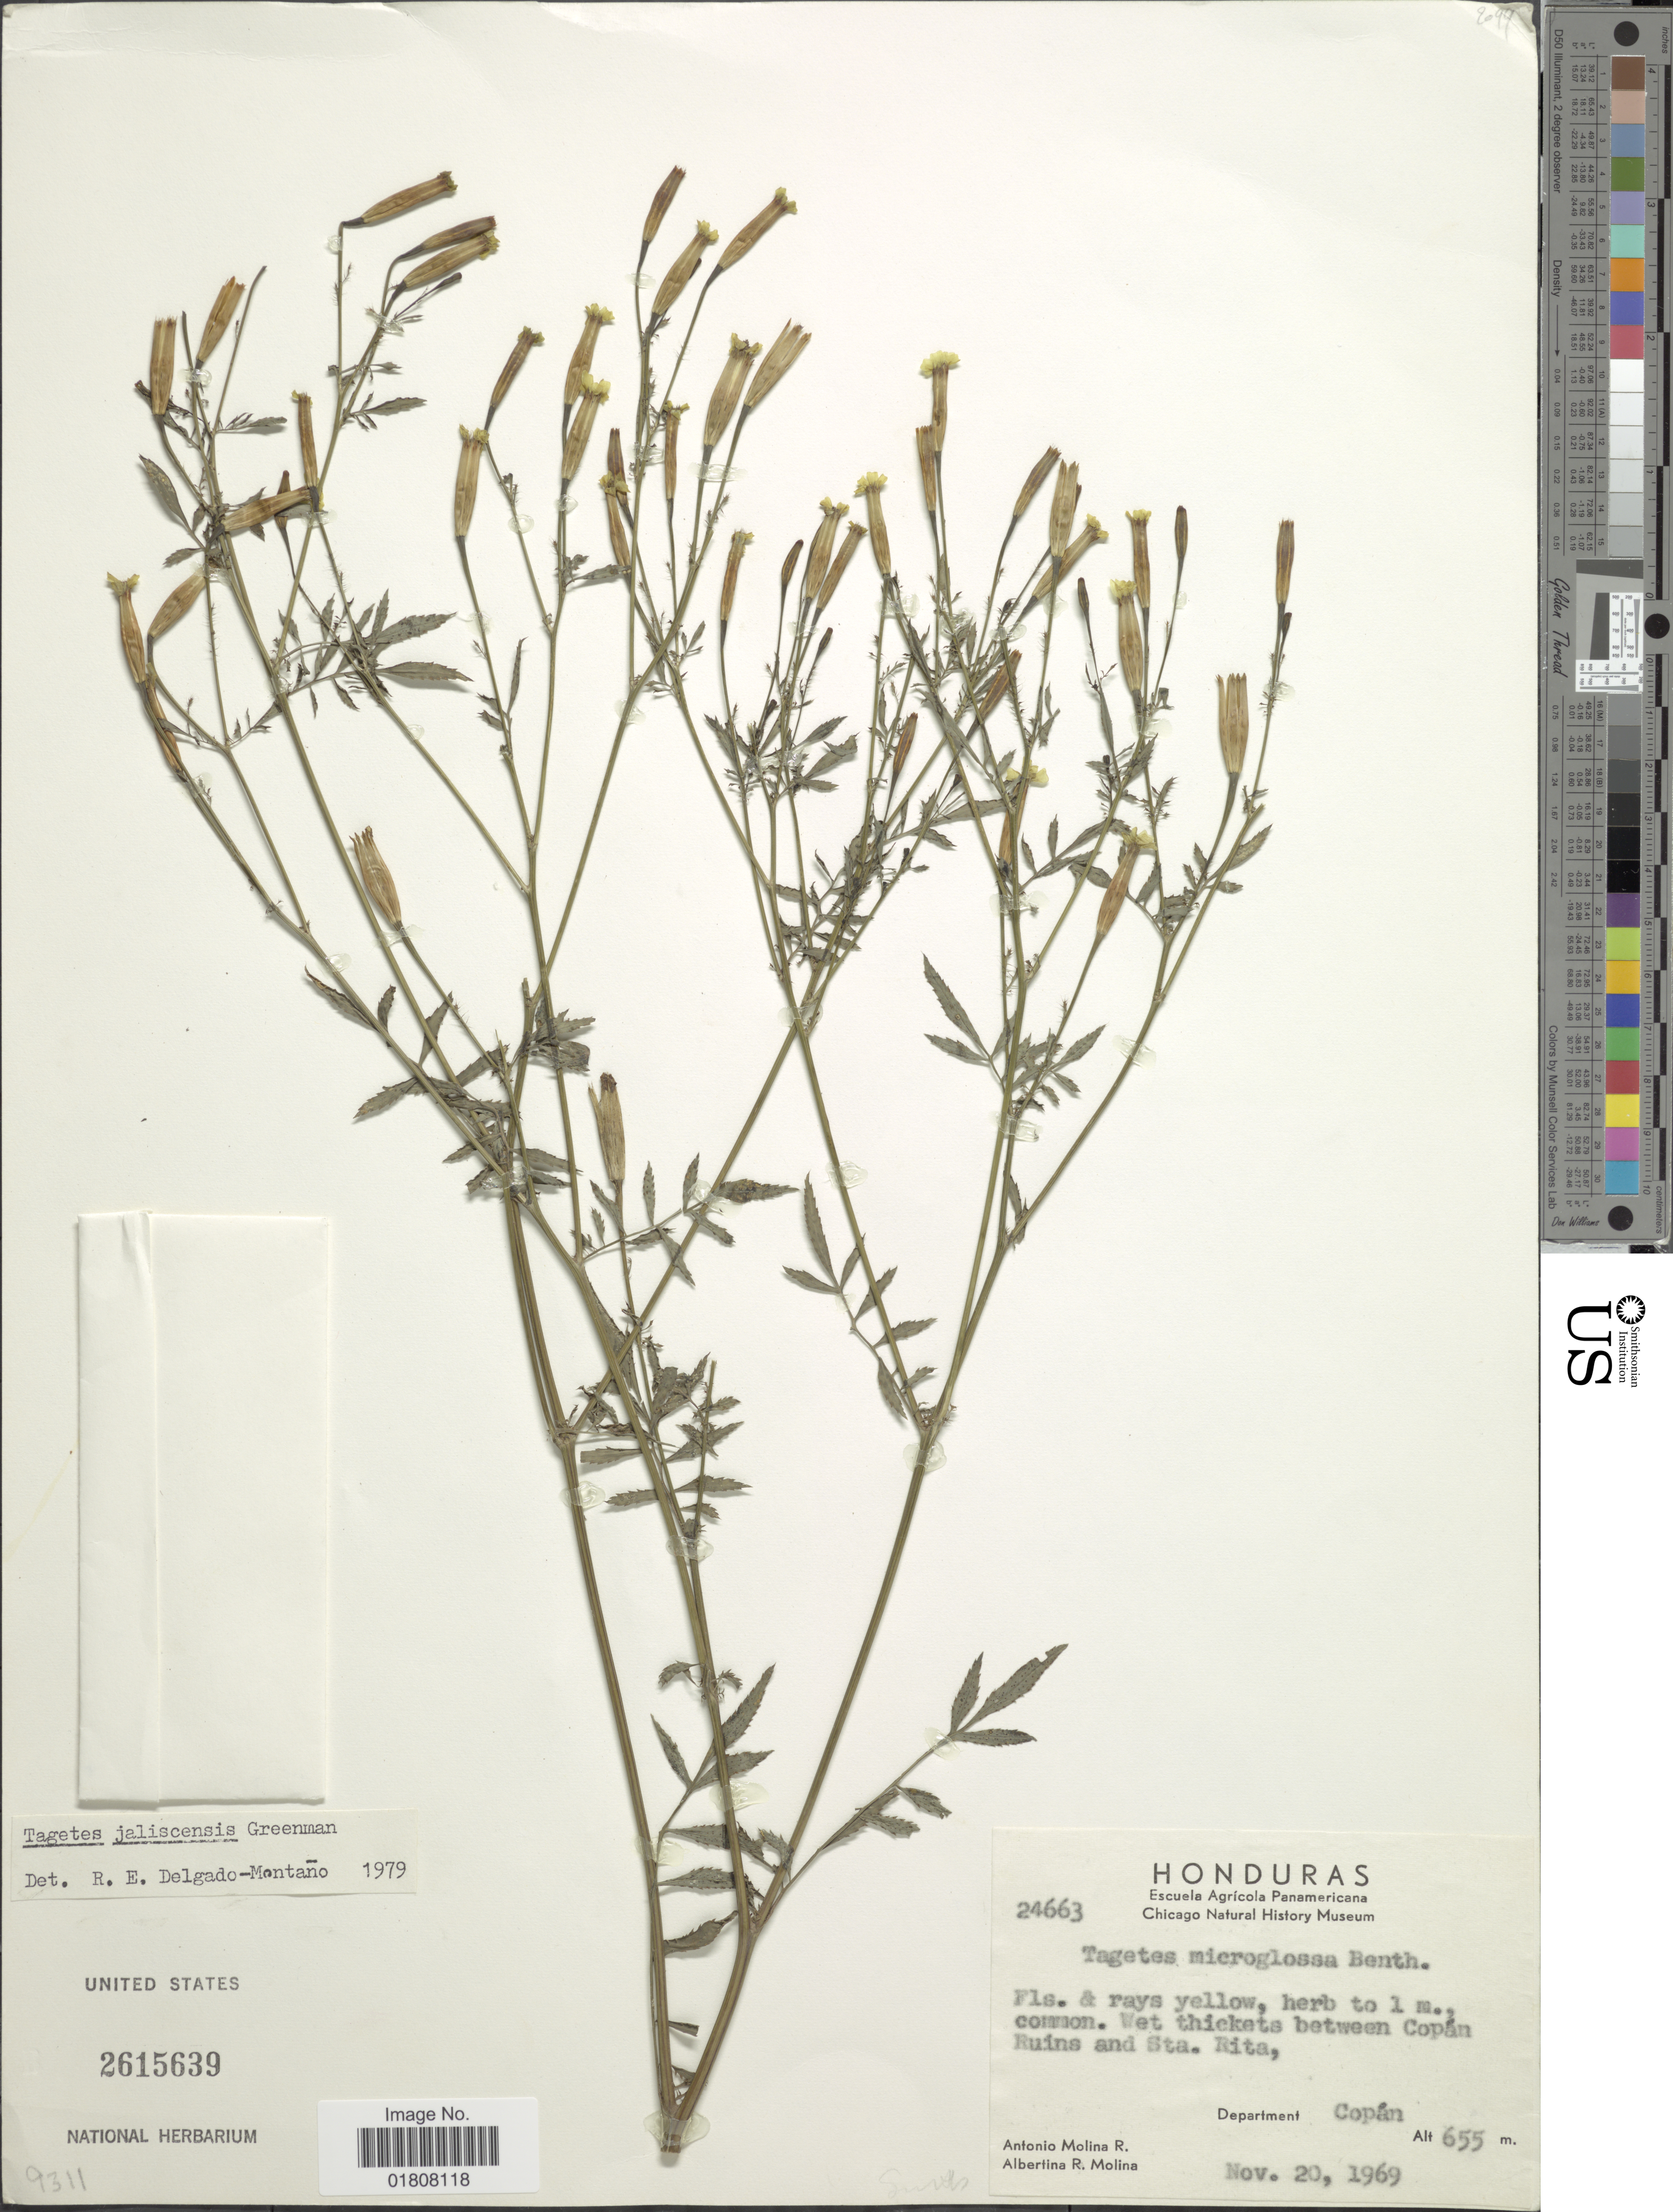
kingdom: Plantae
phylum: Tracheophyta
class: Magnoliopsida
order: Asterales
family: Asteraceae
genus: Tagetes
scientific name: Tagetes jaliscensis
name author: Greenm.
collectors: A. Molina R. & A. R. Molina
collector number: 24663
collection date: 1969-11-20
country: Honduras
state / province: Copán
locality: Between Copan Ruins and Sta, Rita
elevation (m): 655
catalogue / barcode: US 2615639